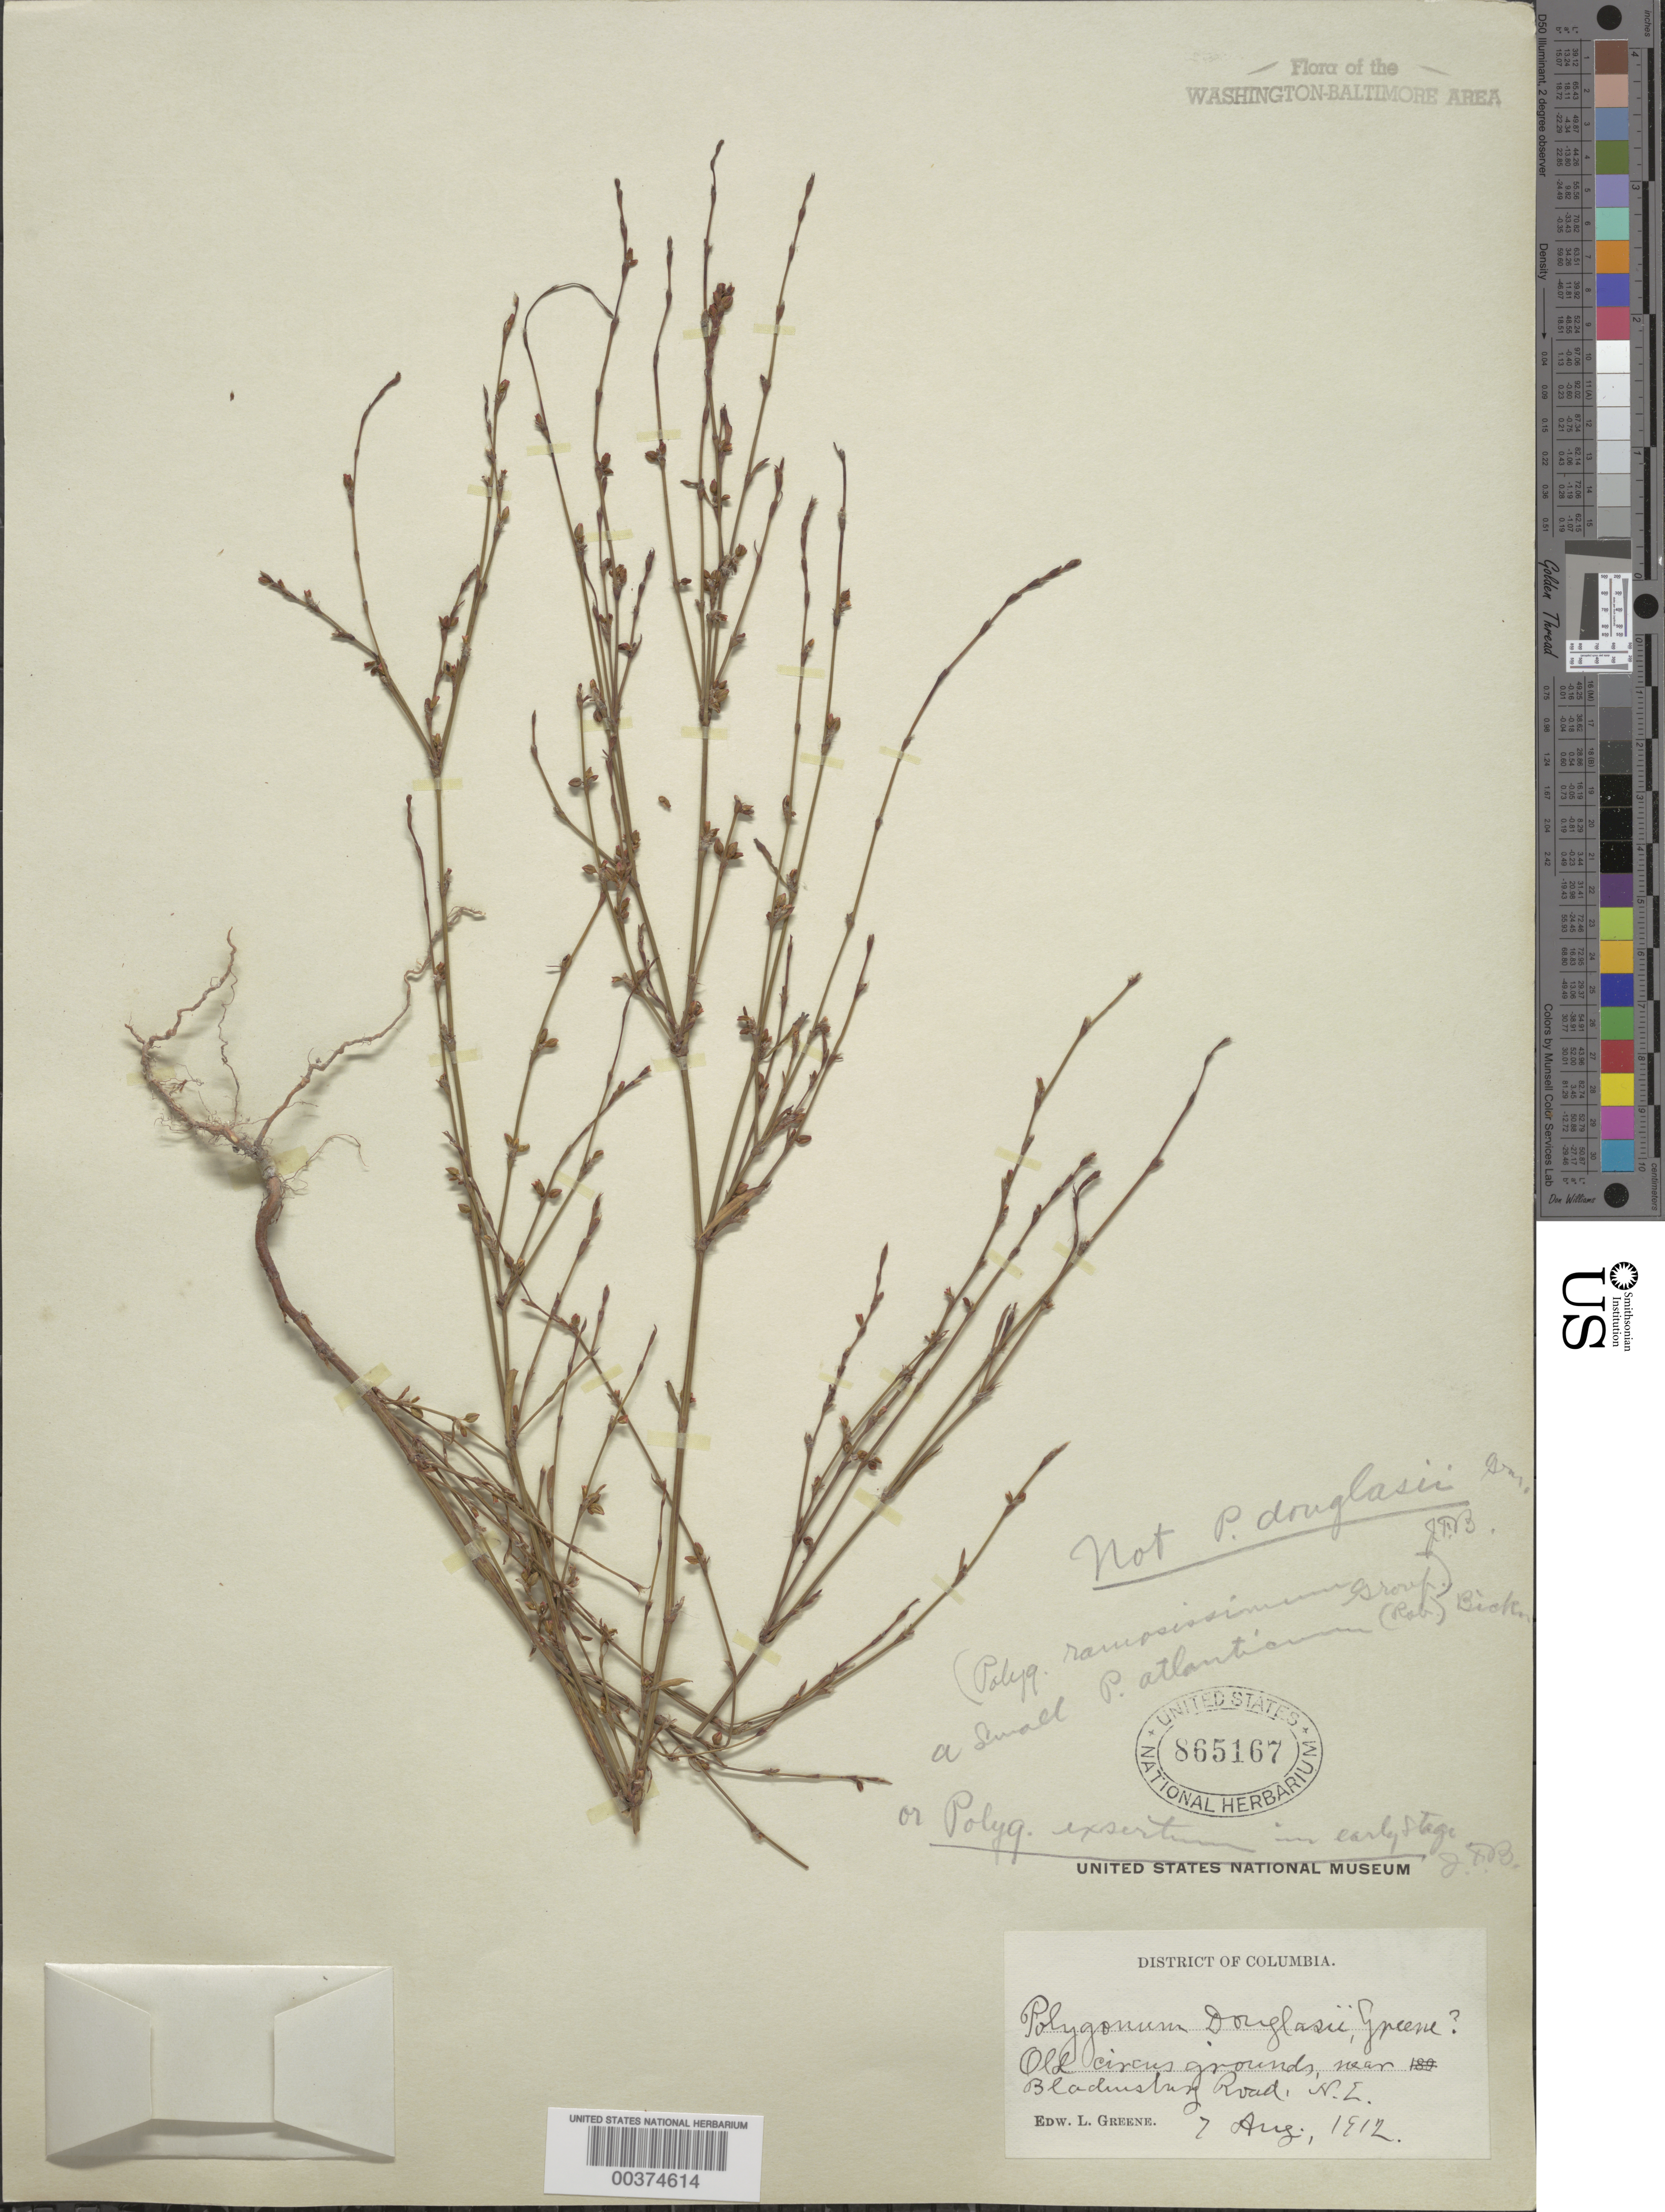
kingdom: Plantae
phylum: Tracheophyta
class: Magnoliopsida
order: Caryophyllales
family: Polygonaceae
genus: Polygonum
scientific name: Polygonum ramosissimum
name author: Michx.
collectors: E. L. Greene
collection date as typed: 07 Aug 1912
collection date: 1912-08-07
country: United States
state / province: District of Columbia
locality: Bladensburg road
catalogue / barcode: US 865167